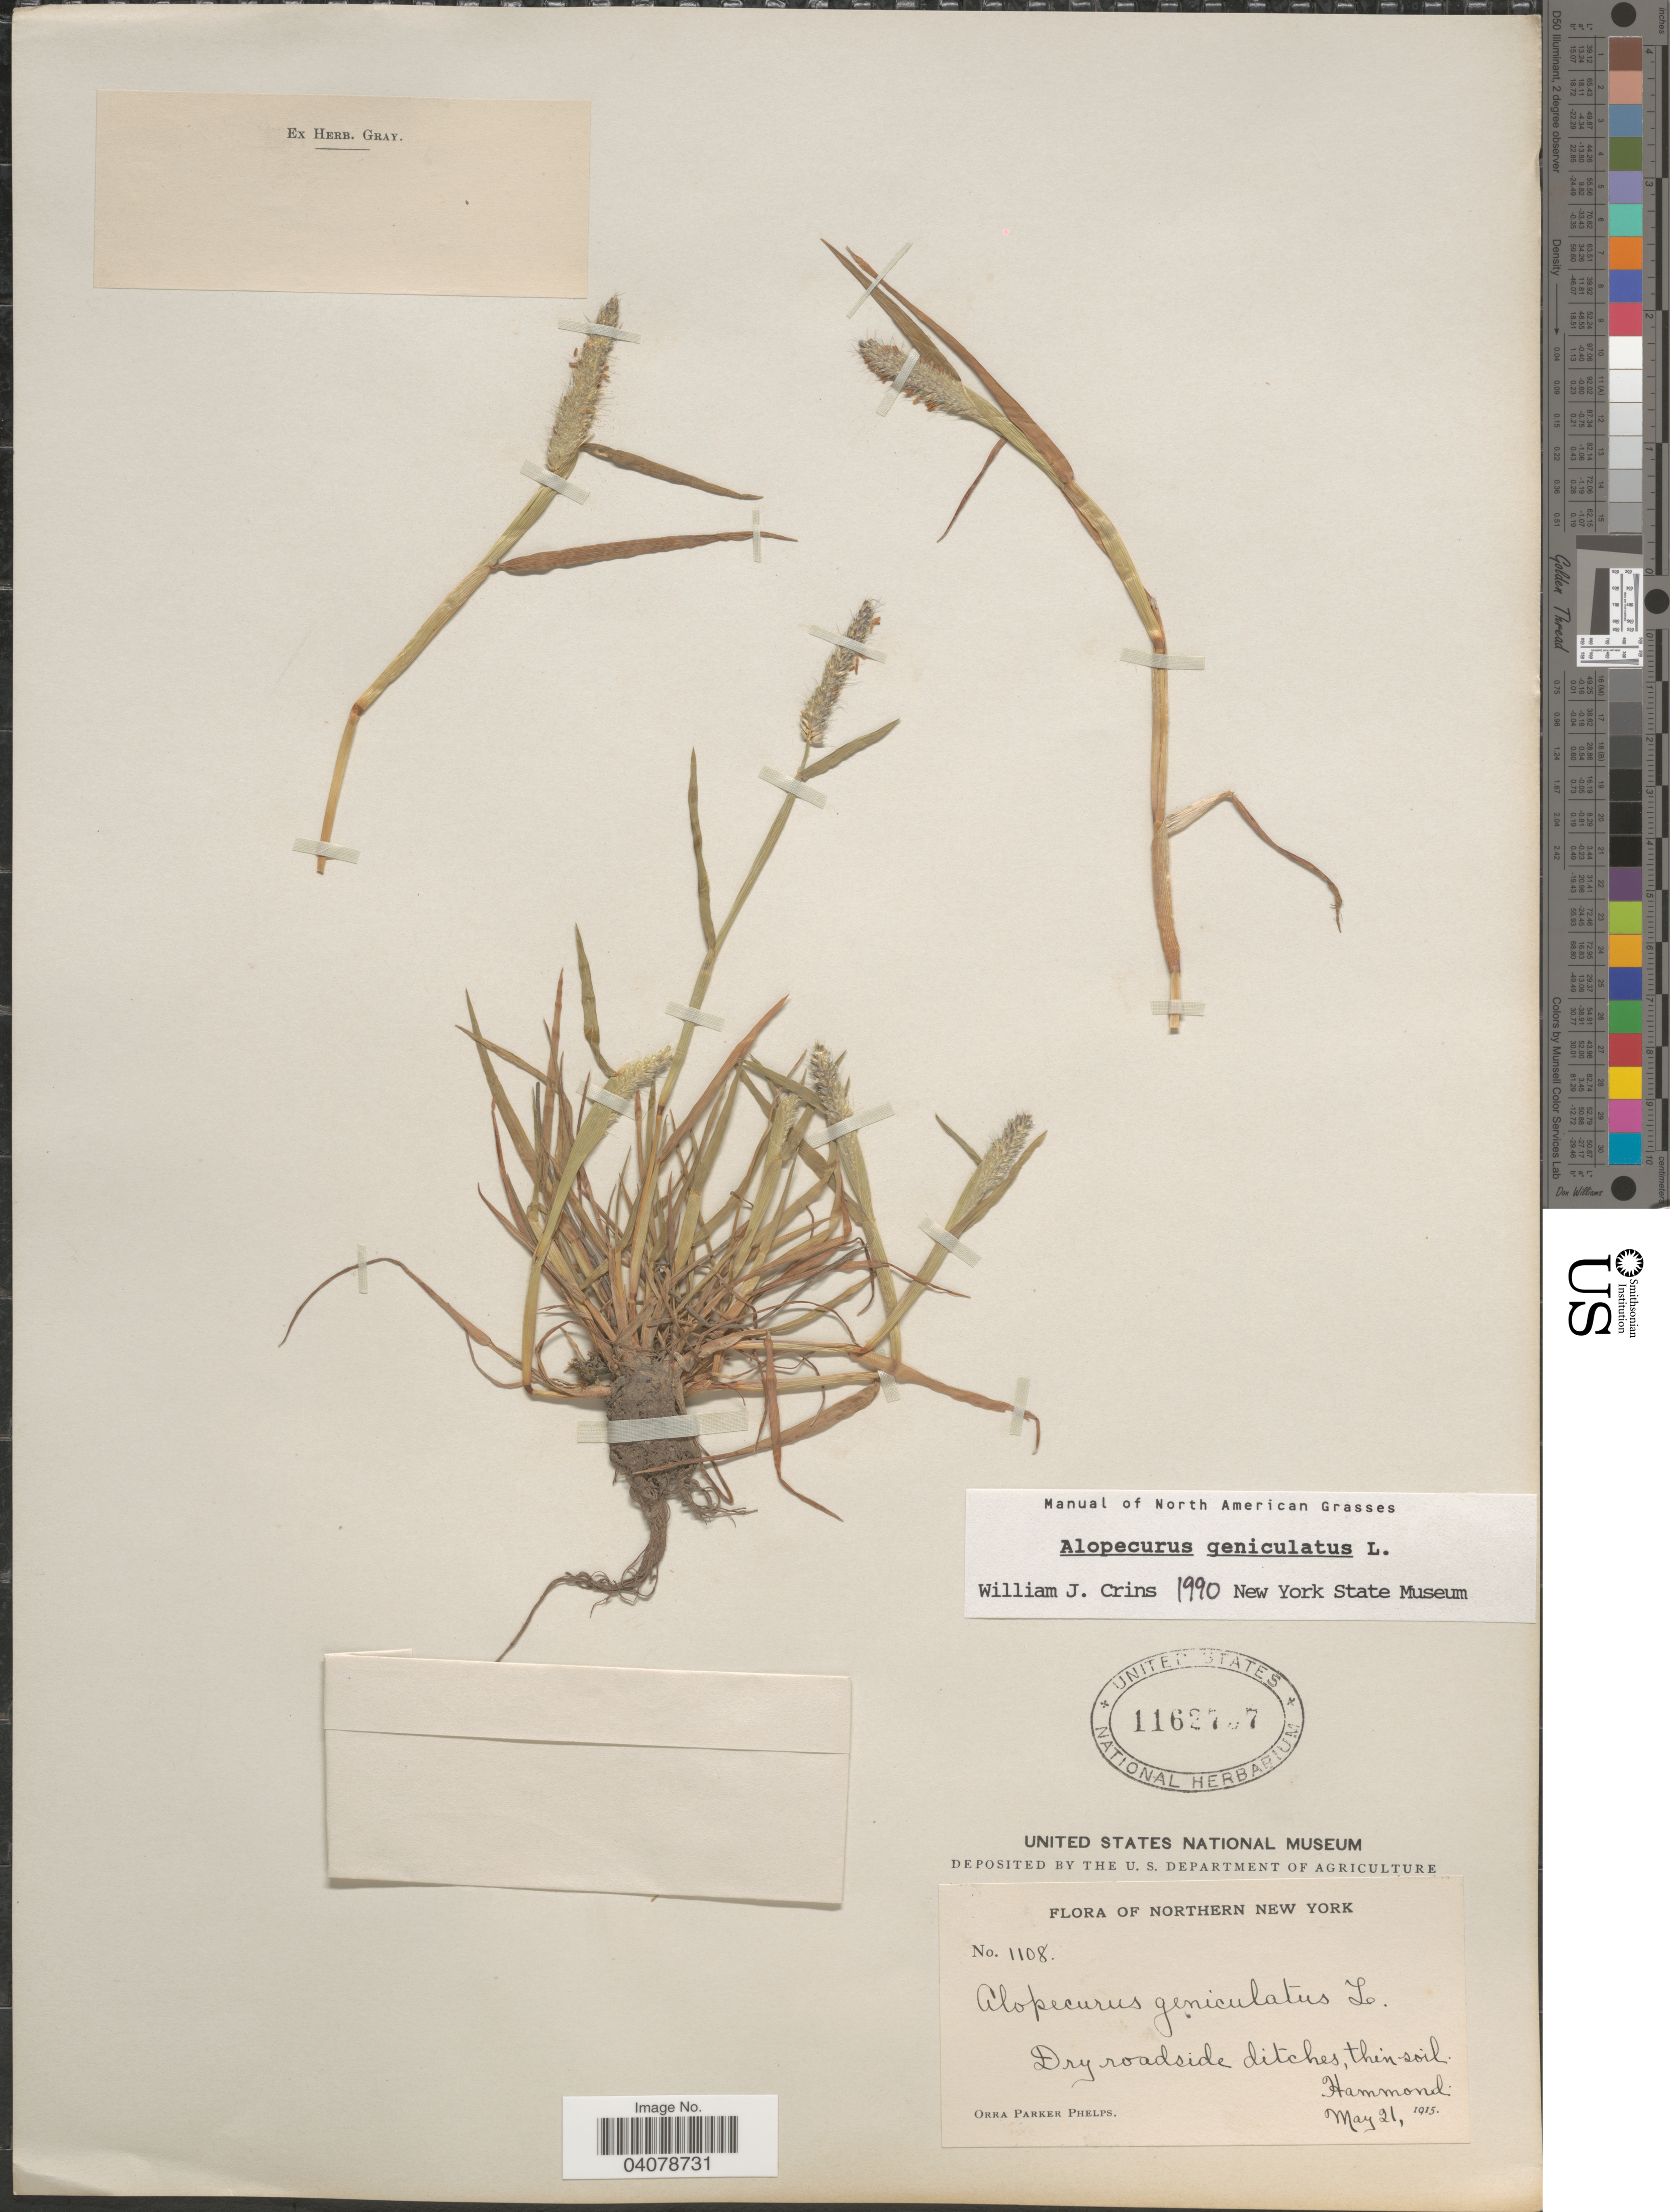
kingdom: Plantae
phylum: Tracheophyta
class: Liliopsida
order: Poales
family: Poaceae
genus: Alopecurus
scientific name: Alopecurus geniculatus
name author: L.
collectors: O. P. Phelps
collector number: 1108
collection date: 1915-05-21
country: United States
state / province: New York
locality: Northern New York. Dry roadside ditches, thin soil. Hammond.